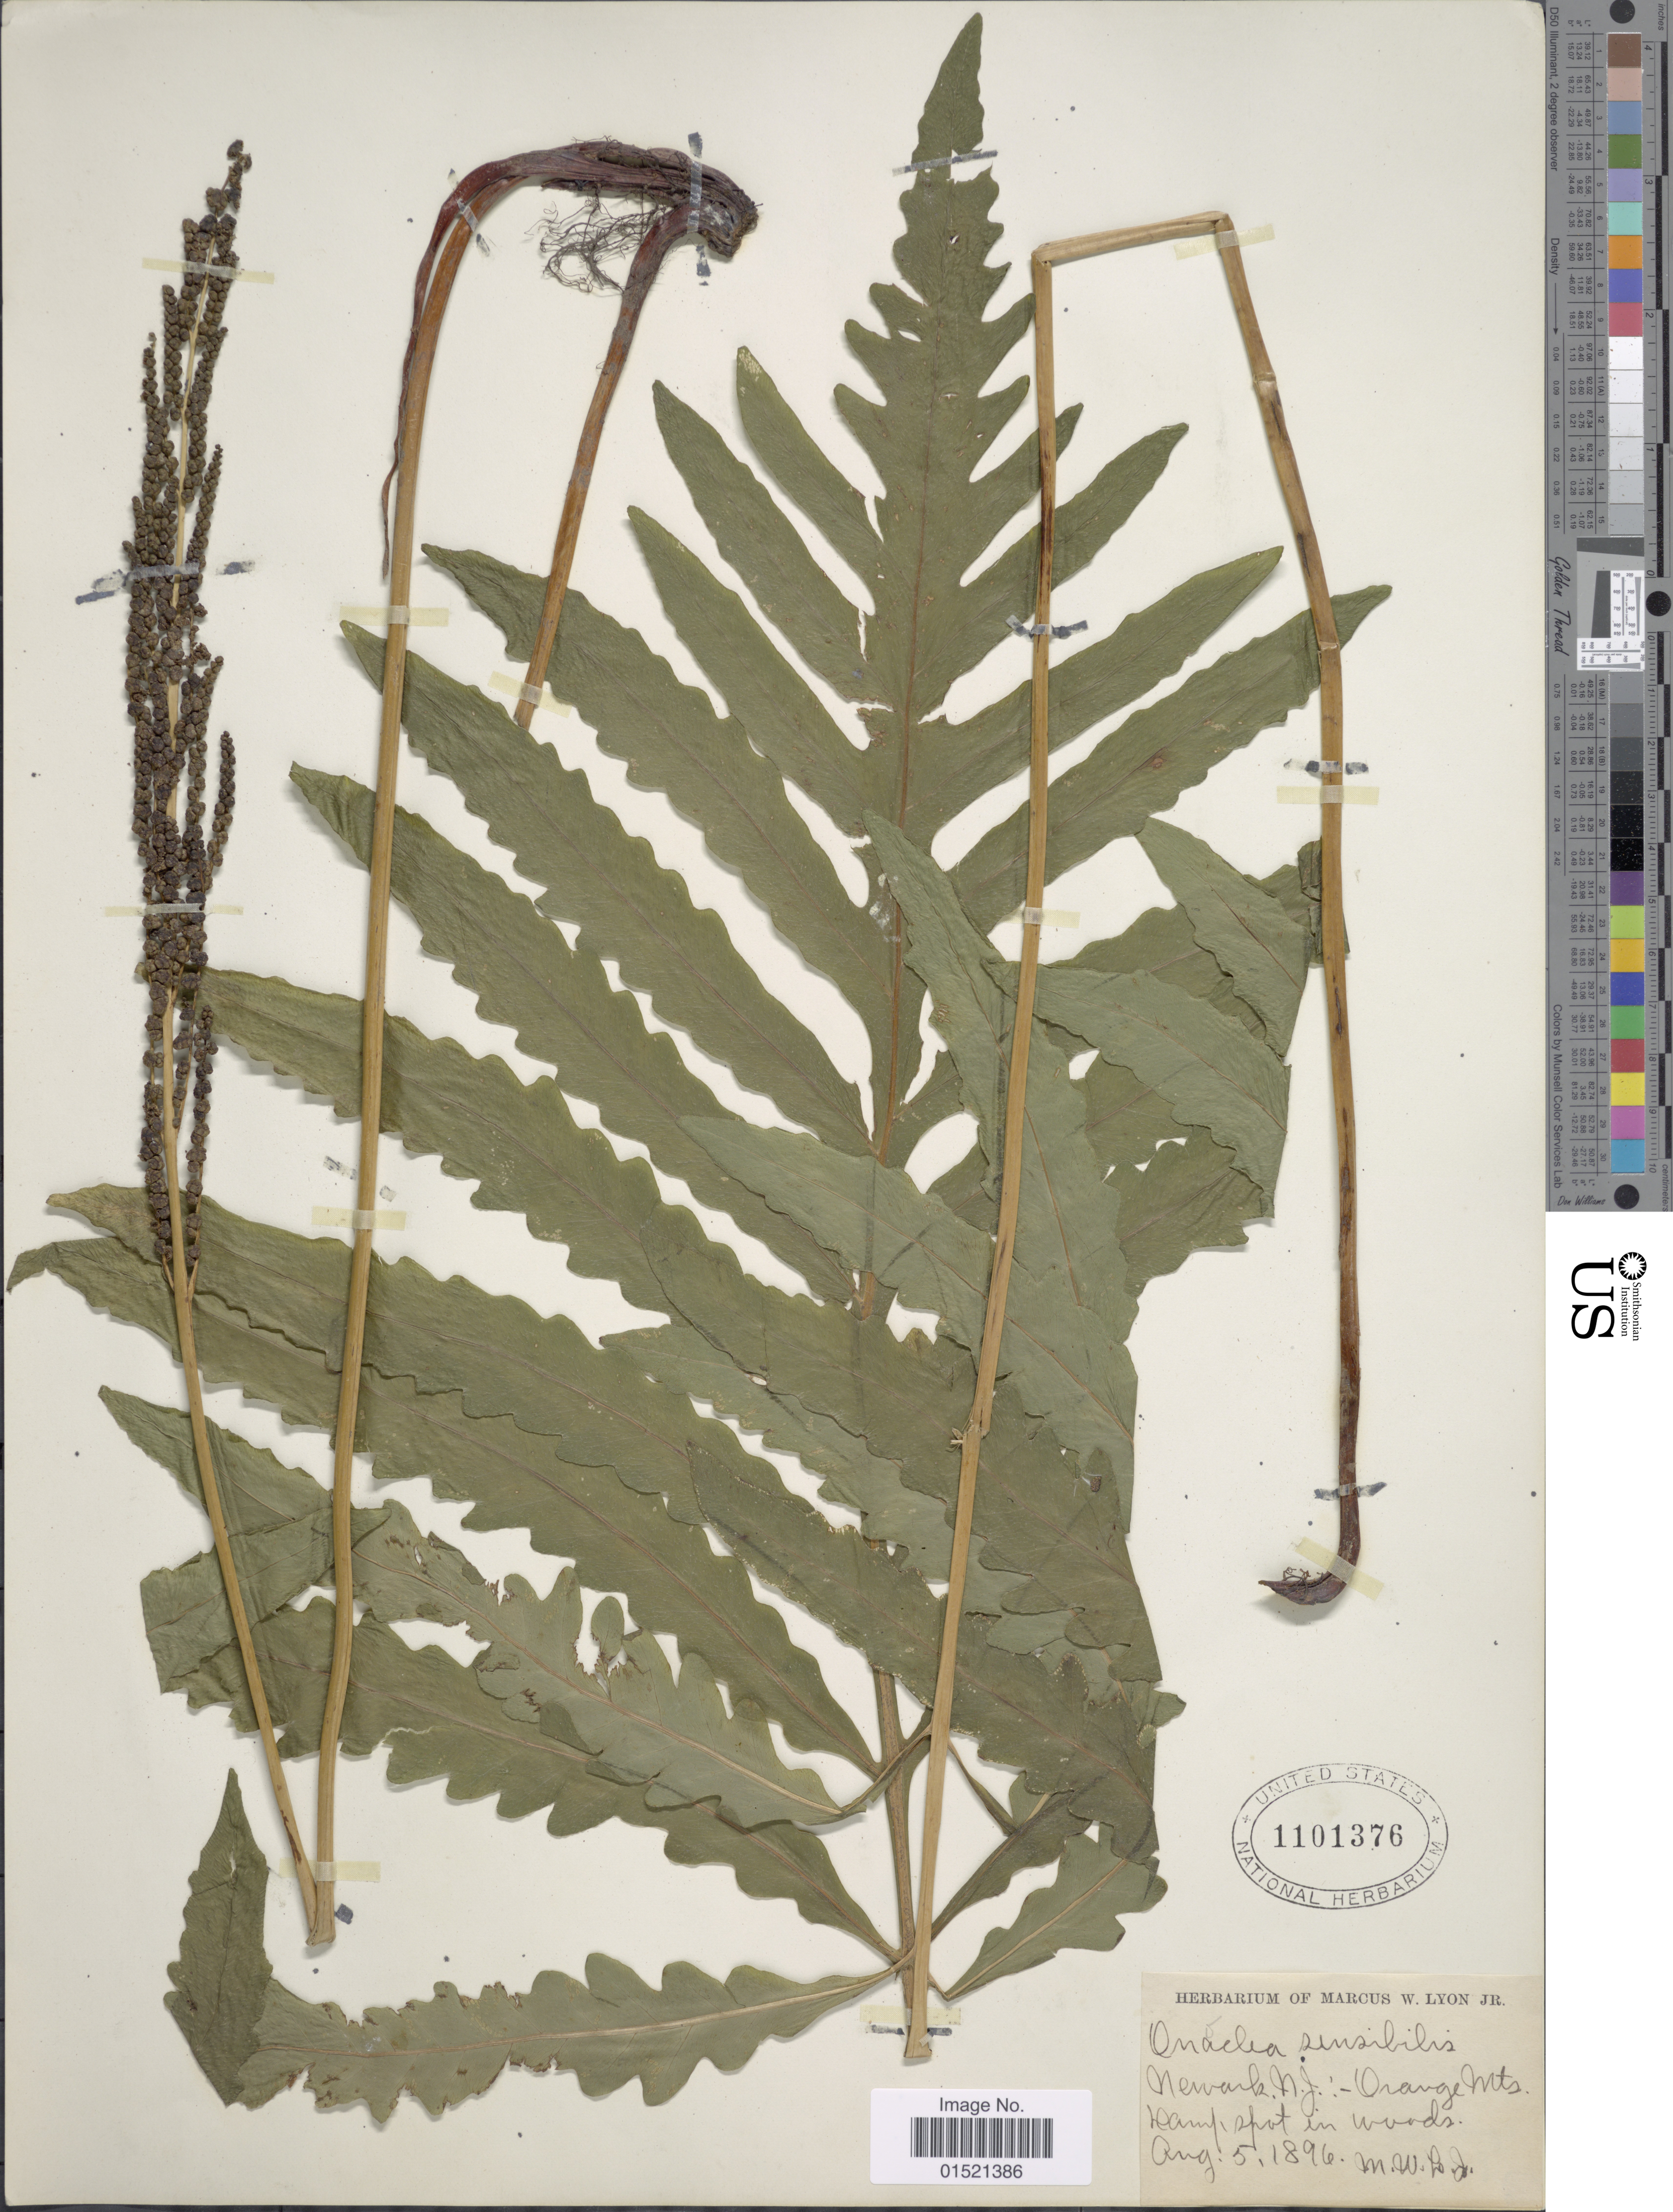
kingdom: Plantae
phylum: Tracheophyta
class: Polypodiopsida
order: Polypodiales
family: Onocleaceae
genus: Onoclea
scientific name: Onoclea sensibilis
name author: L.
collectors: M. W. Lyon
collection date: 1896-08-05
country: United States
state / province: New Jersey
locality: Newark, N. J. - Orange Mts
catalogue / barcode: US 1101376